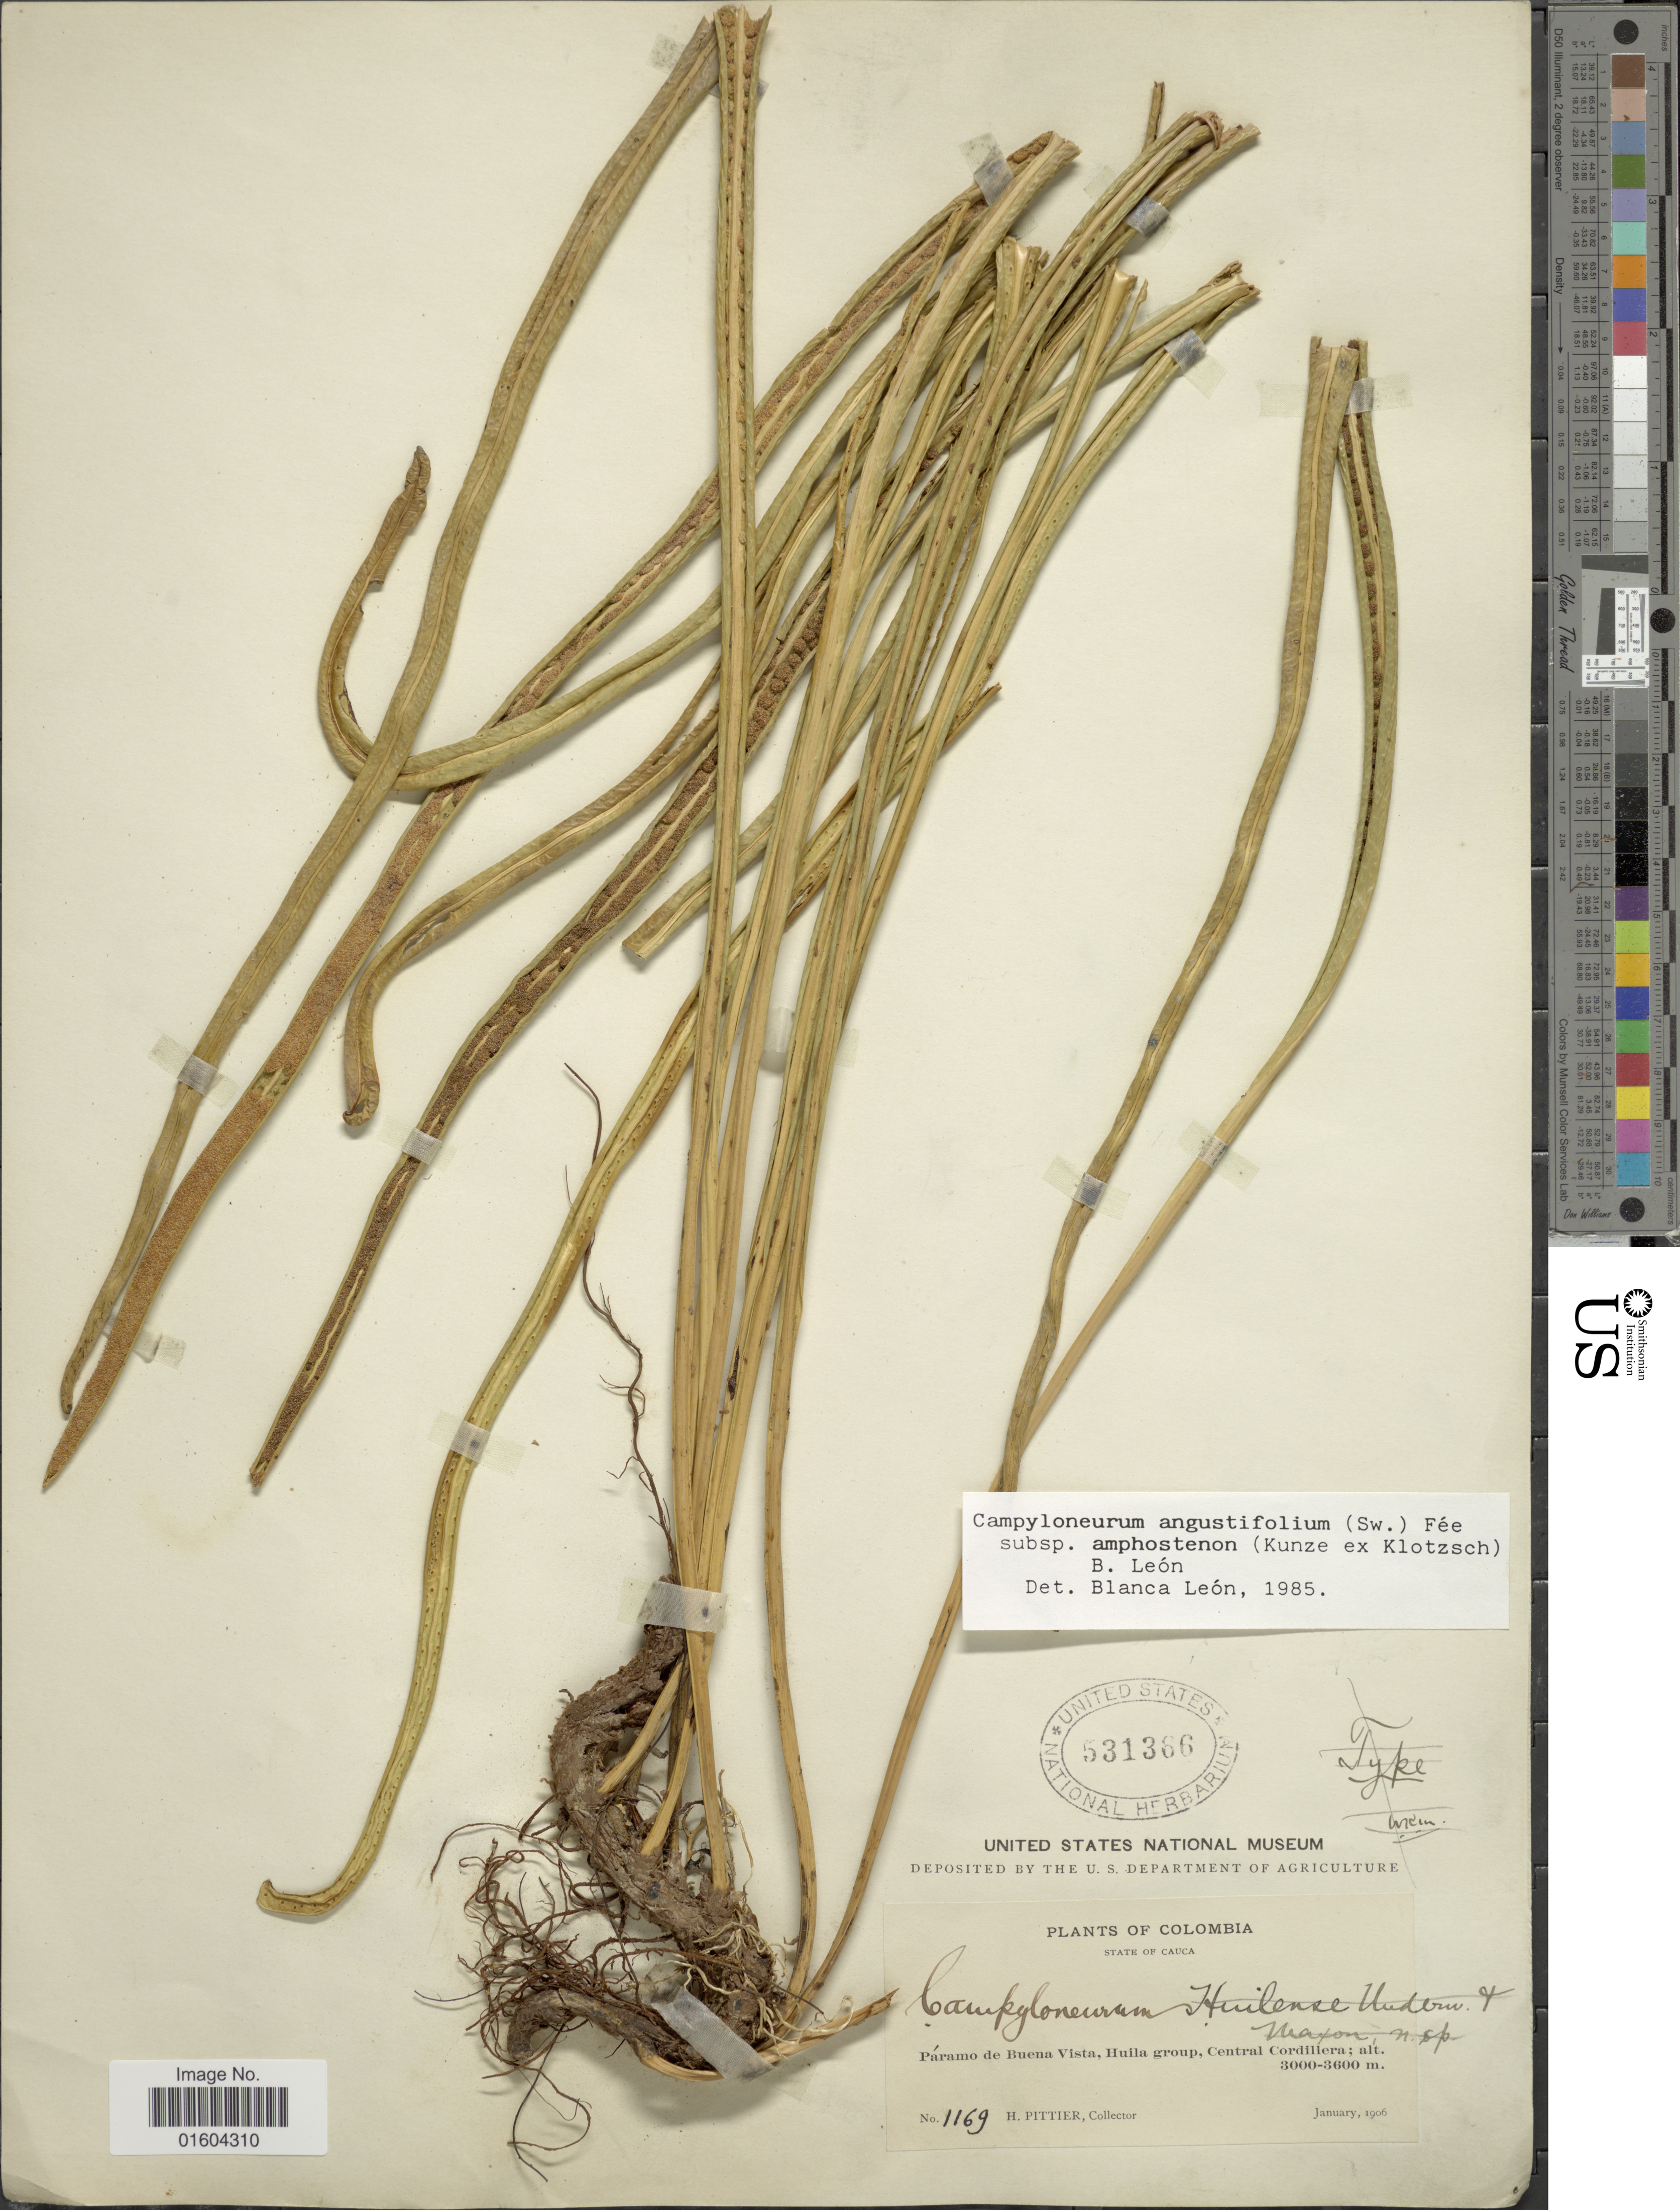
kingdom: Plantae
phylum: Tracheophyta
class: Polypodiopsida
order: Polypodiales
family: Polypodiaceae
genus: Campyloneurum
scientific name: Campyloneurum densifolium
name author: (Hieron.) Lellinger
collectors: H. F. Pittier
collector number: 1169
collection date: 1906-01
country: Colombia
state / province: Cauca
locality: State of Cauca, Parama de Buena Vista, Huila group. Central Cordillera.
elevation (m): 3000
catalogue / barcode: US 531366